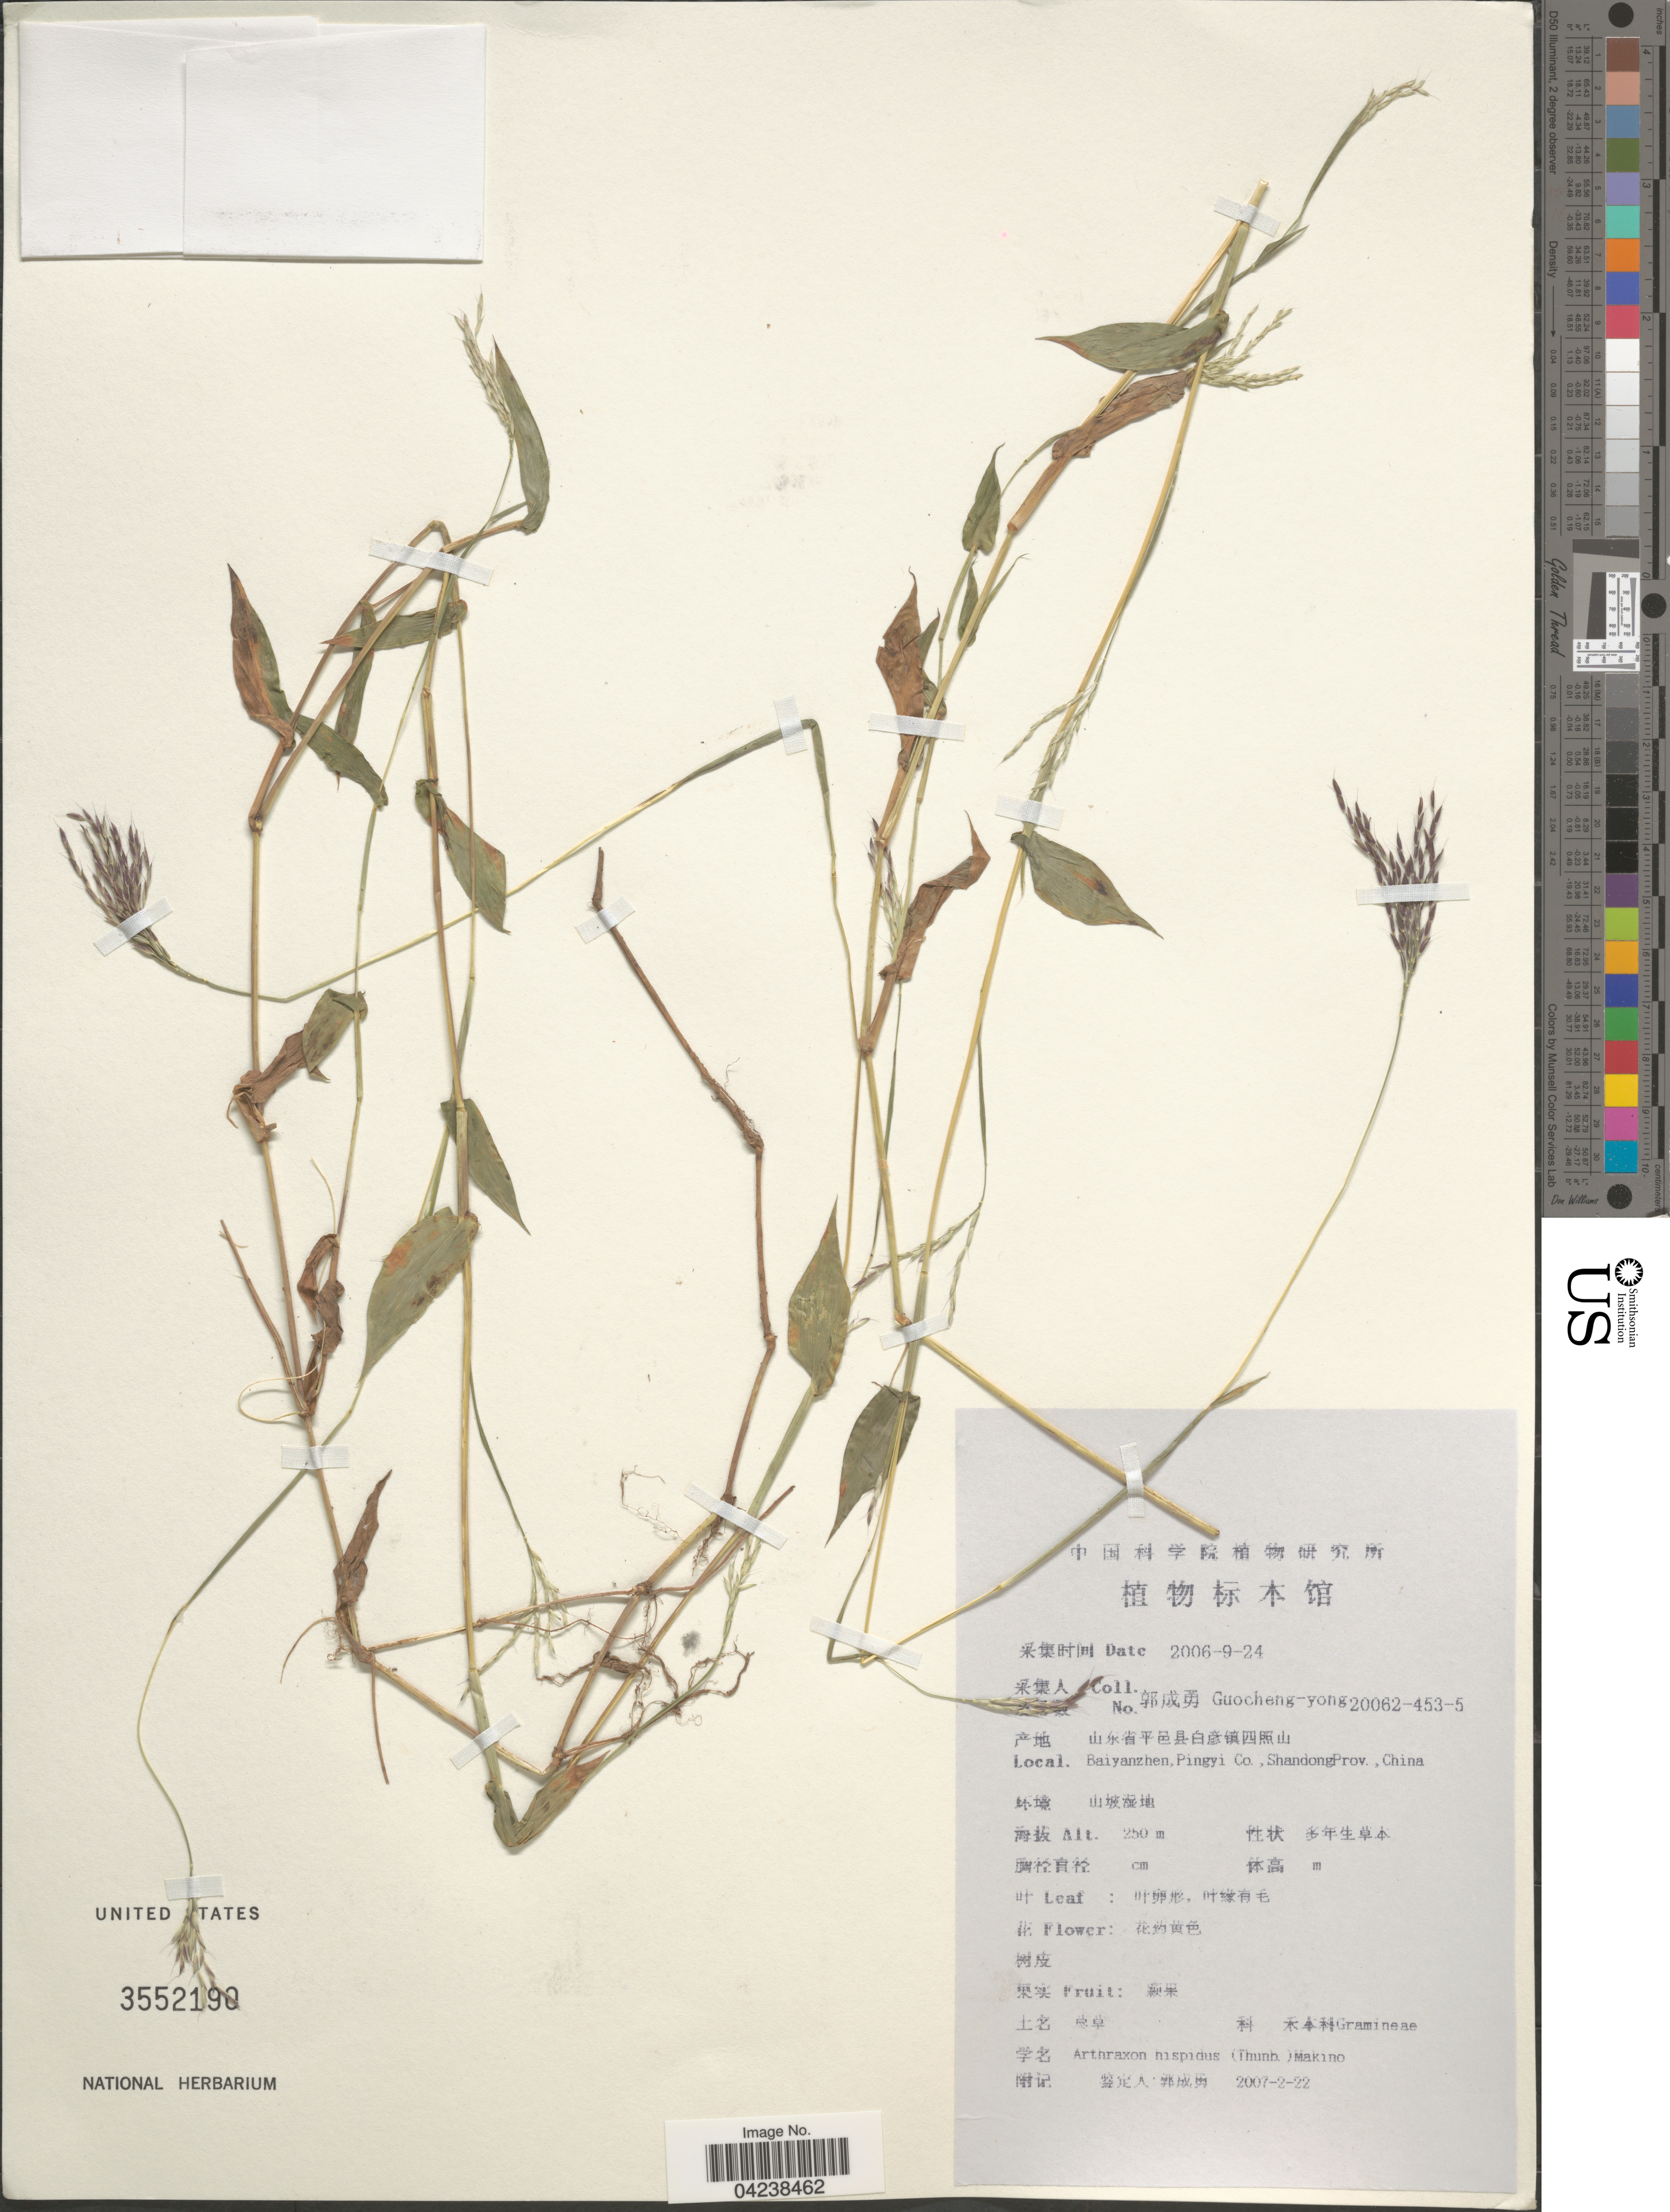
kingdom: Plantae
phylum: Tracheophyta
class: Liliopsida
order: Poales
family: Poaceae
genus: Arthraxon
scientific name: Arthraxon hispidus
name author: (Thunb.) Makino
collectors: Guo cheng-yong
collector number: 20062-453-5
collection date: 2006-09-24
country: China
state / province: Shandong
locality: Baiyanzhen, Pingyi Co., Shandong Prov.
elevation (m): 250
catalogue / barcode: US 3552190